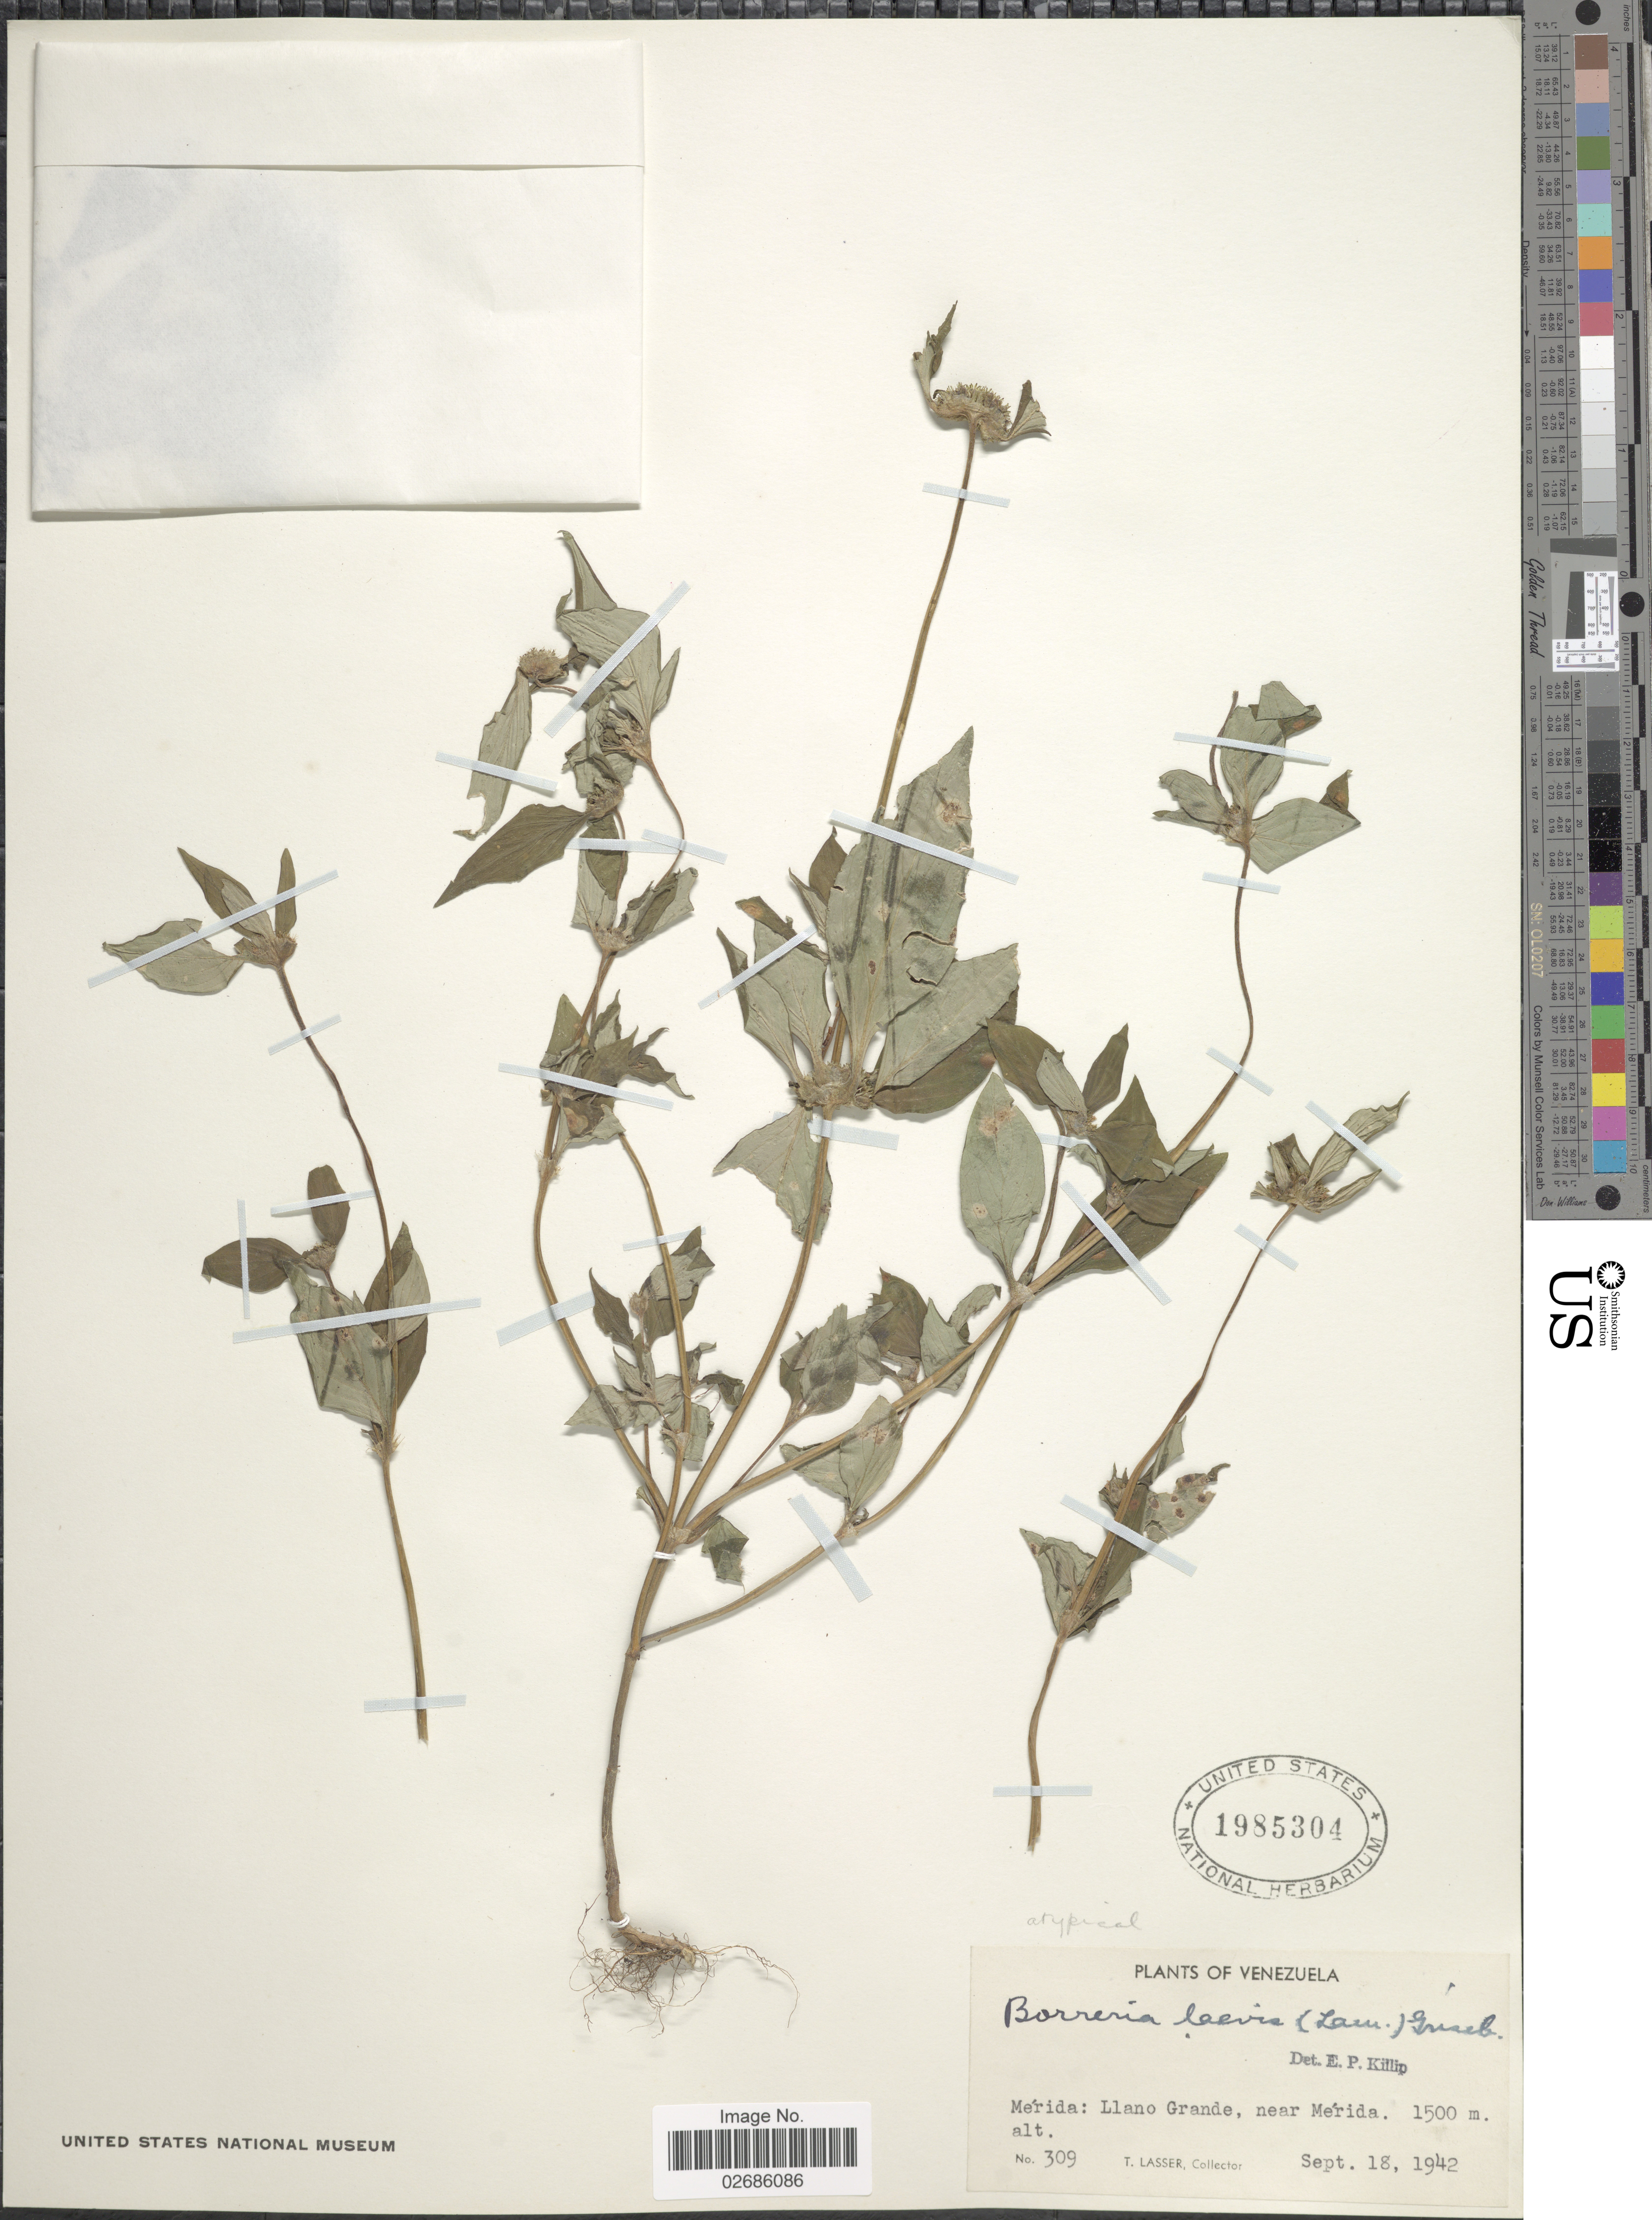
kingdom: Plantae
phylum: Tracheophyta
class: Magnoliopsida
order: Gentianales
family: Rubiaceae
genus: Borreria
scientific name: Borreria assurgens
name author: (Ruiz & Pav.) Griseb.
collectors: T. Lasser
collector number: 309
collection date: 1942-09-18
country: Venezuela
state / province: Mérida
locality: Llano Grande, near Mérida.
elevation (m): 1500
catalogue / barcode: US 1985304